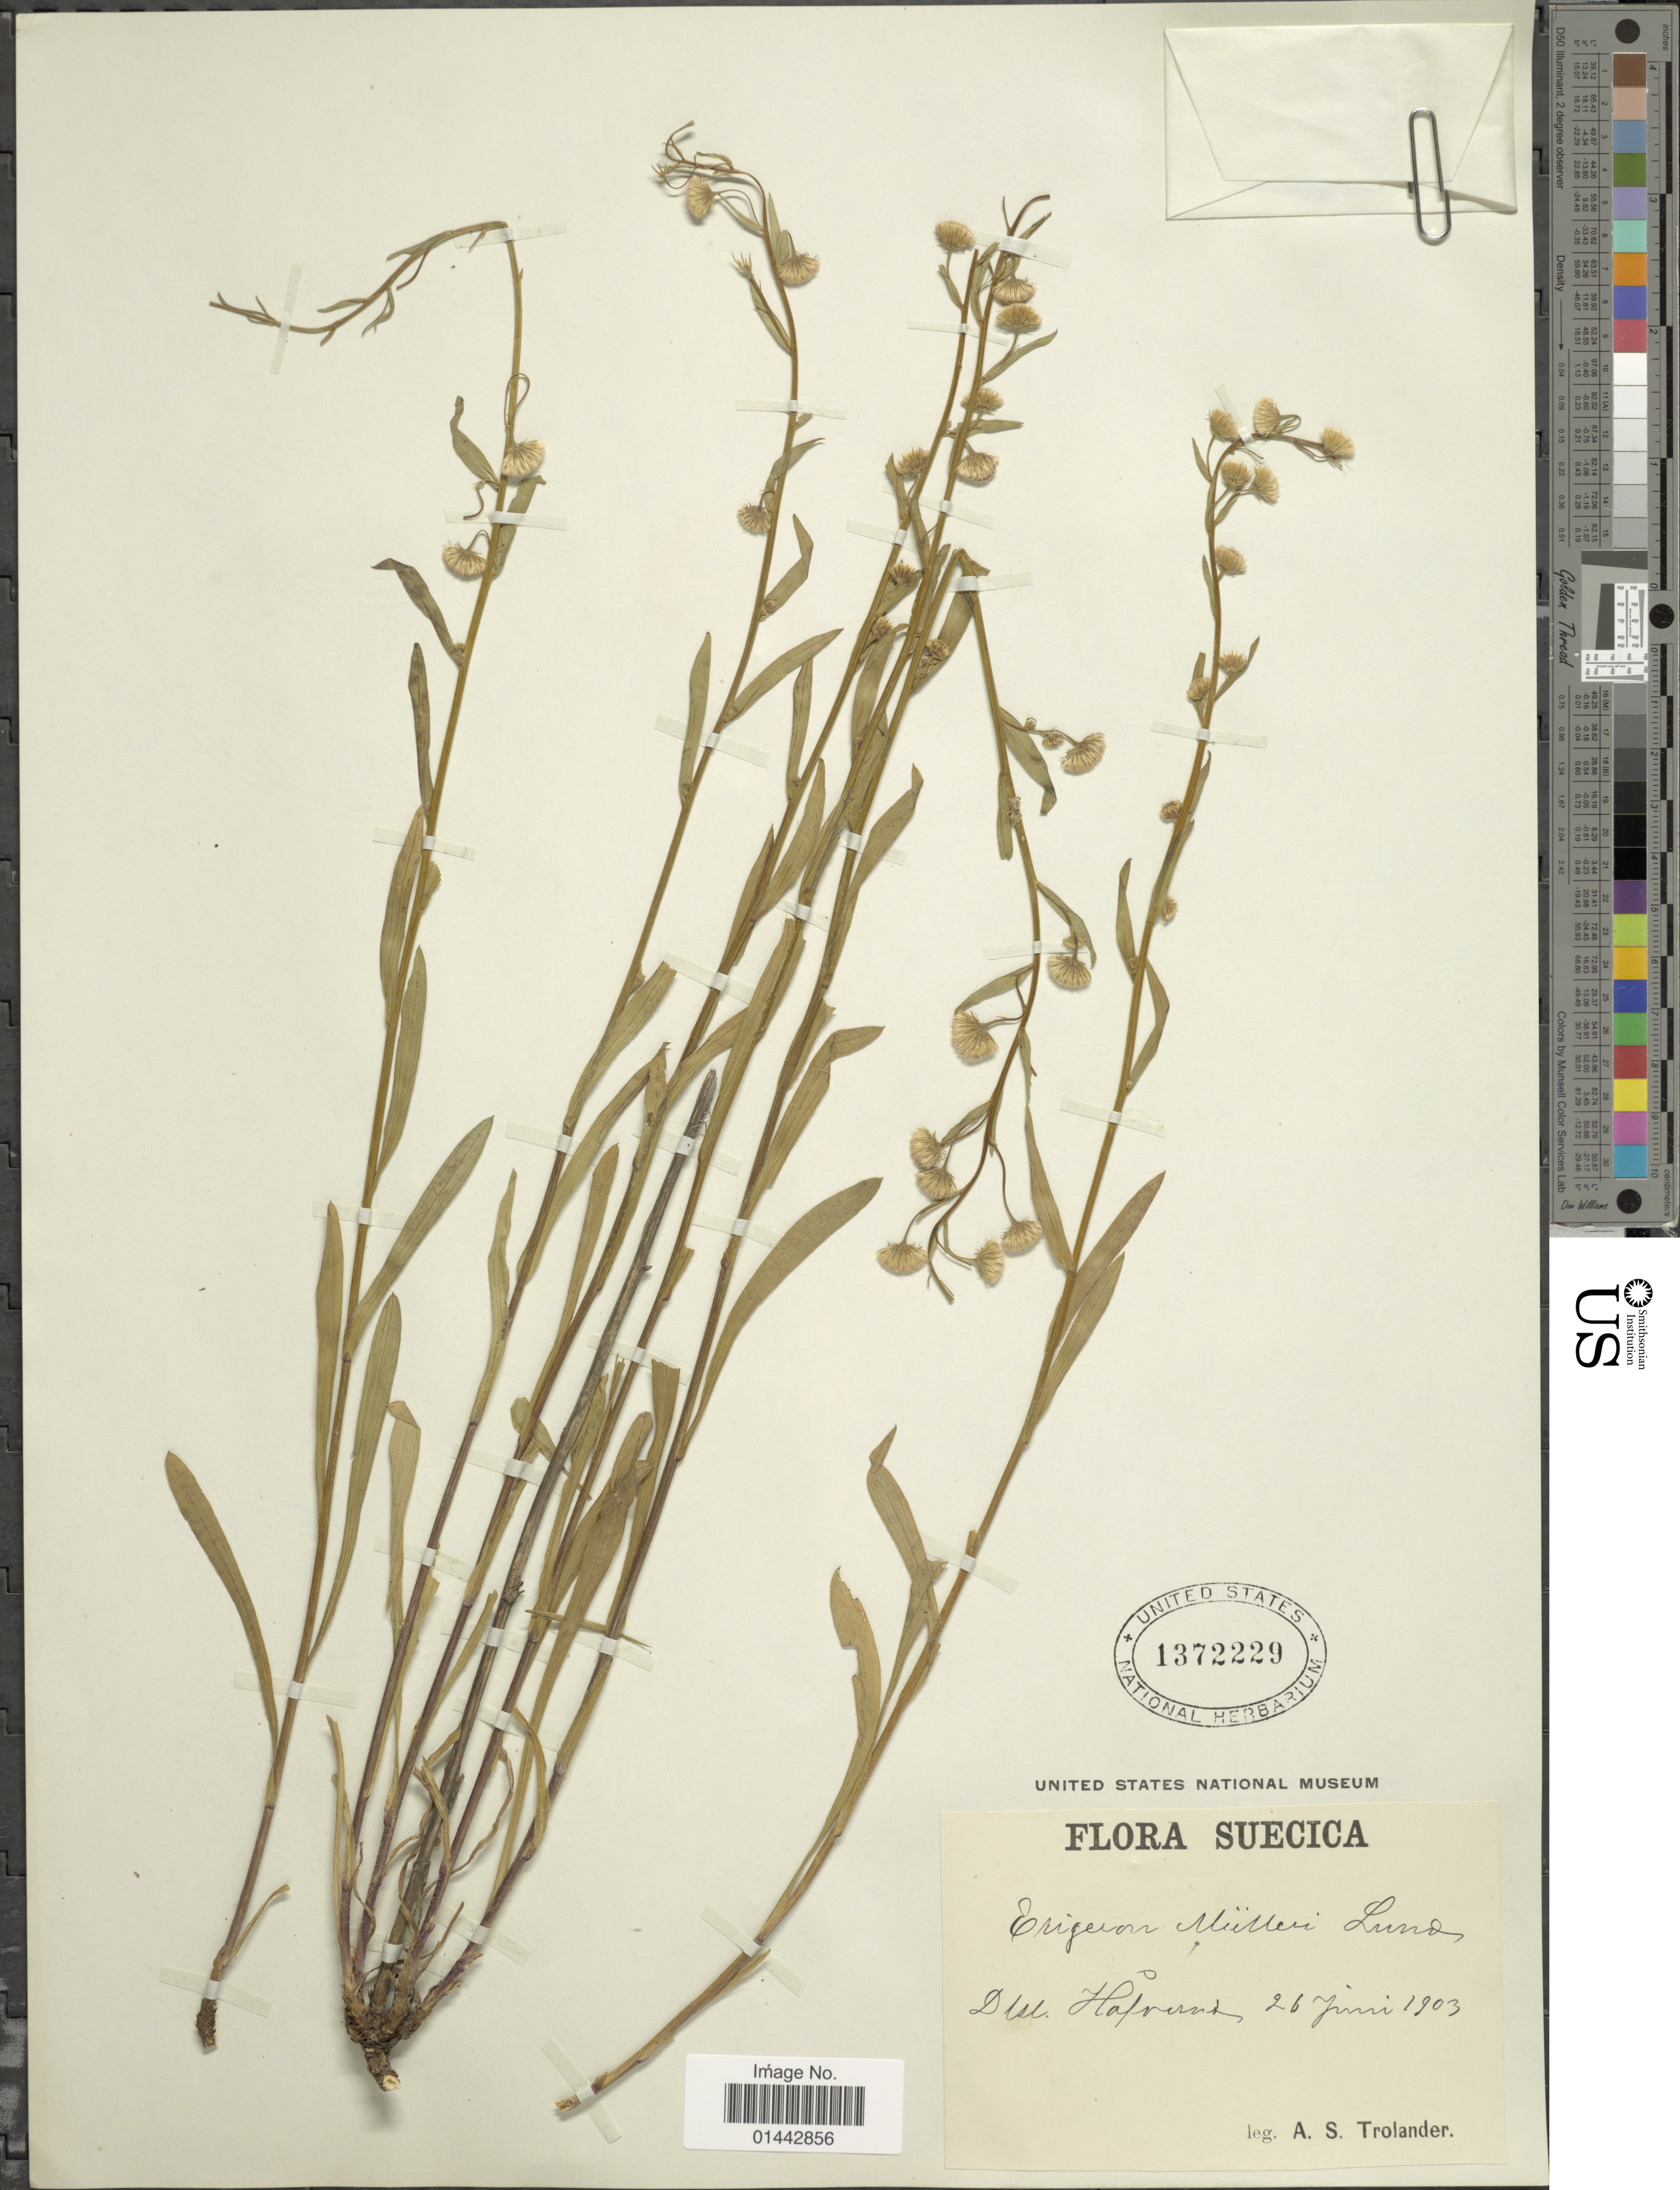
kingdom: Plantae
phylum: Tracheophyta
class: Magnoliopsida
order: Asterales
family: Asteraceae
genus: Erigeron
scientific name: Erigeron muelleri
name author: N. Lund ex Nyman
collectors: A. Trolander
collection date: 1903-06-26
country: Sweden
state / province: Västra Götaland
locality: Håverud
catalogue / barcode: US 1372229